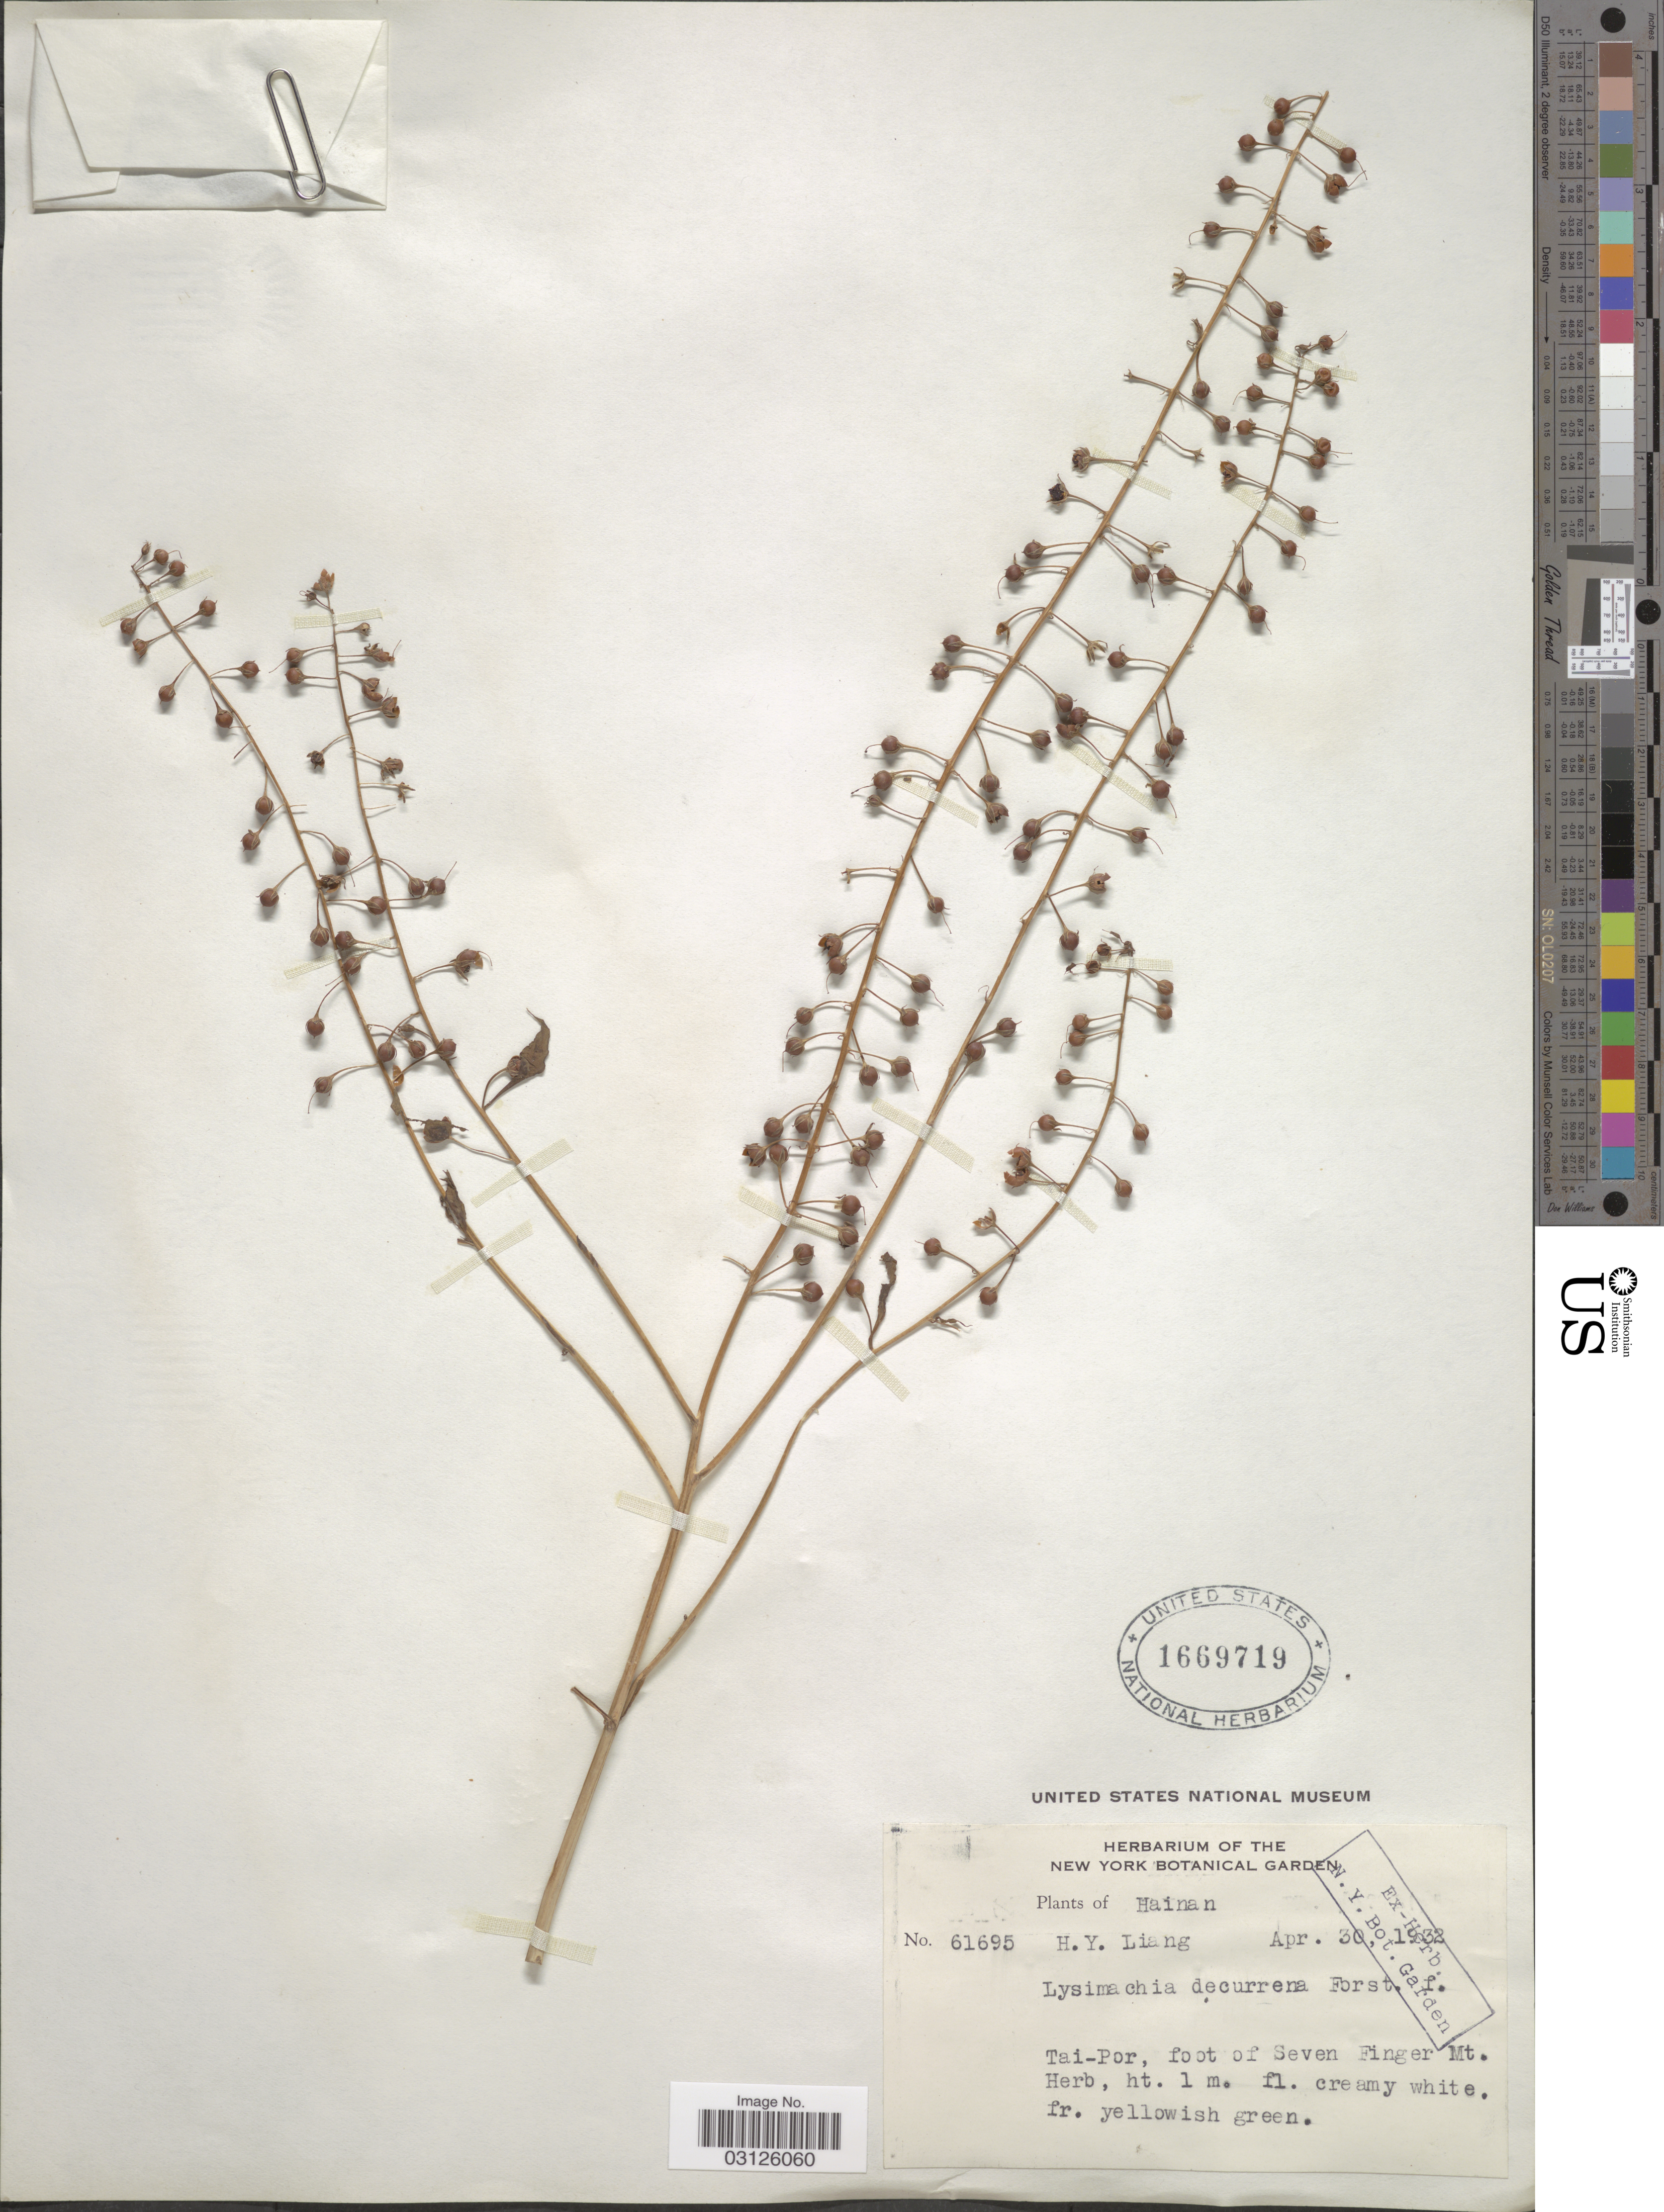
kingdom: Plantae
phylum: Tracheophyta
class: Magnoliopsida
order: Ericales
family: Primulaceae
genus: Lysimachia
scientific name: Lysimachia acroadenia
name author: Maxim.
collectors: H. Y. Liang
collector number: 61695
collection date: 1932-04-30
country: China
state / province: Hainan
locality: Tai-Por, foot of Seven Finger Mt.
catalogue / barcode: US 1669719